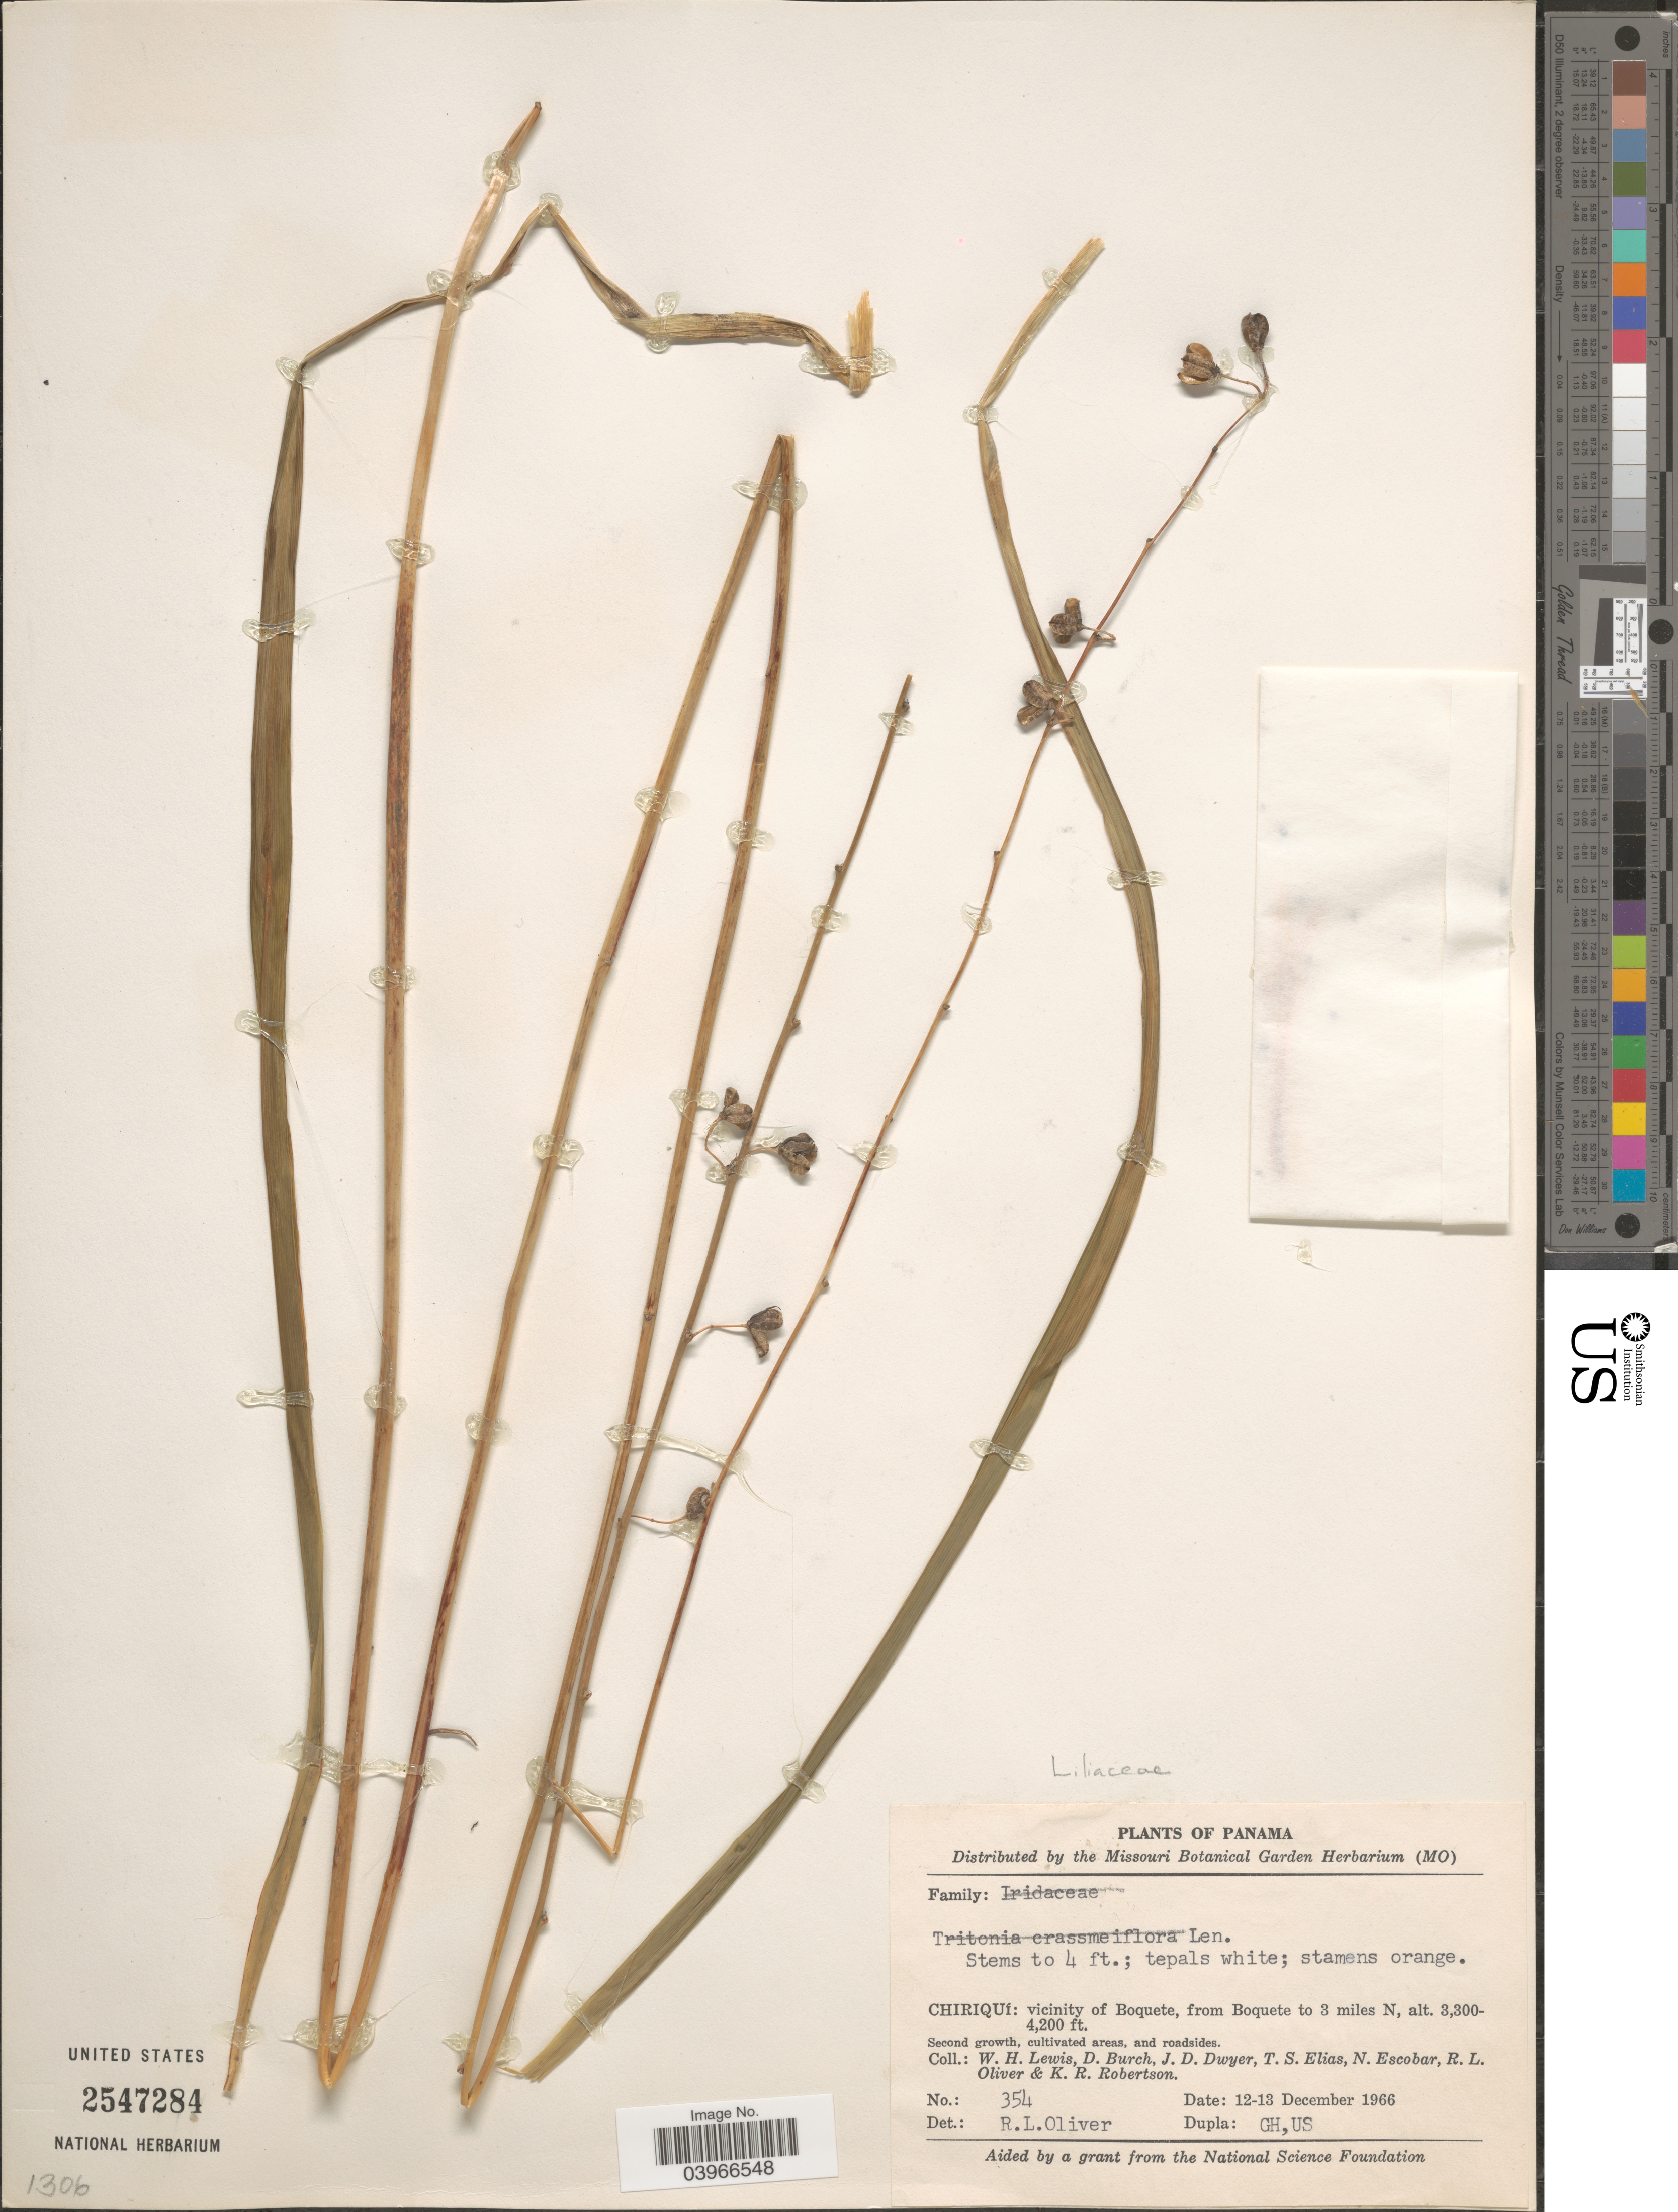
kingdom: Plantae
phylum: Tracheophyta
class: Liliopsida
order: Asparagales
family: Asparagaceae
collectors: W. H. Lewis, D. Burch, J. D. Dwyer, T. S. Elias & et al.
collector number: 354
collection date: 1966-12-12/1966-12-13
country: Panama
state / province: Chiriqui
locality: Vicinity of Boquete, from Boquete to 3 miles N.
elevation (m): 1006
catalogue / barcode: US 2547284